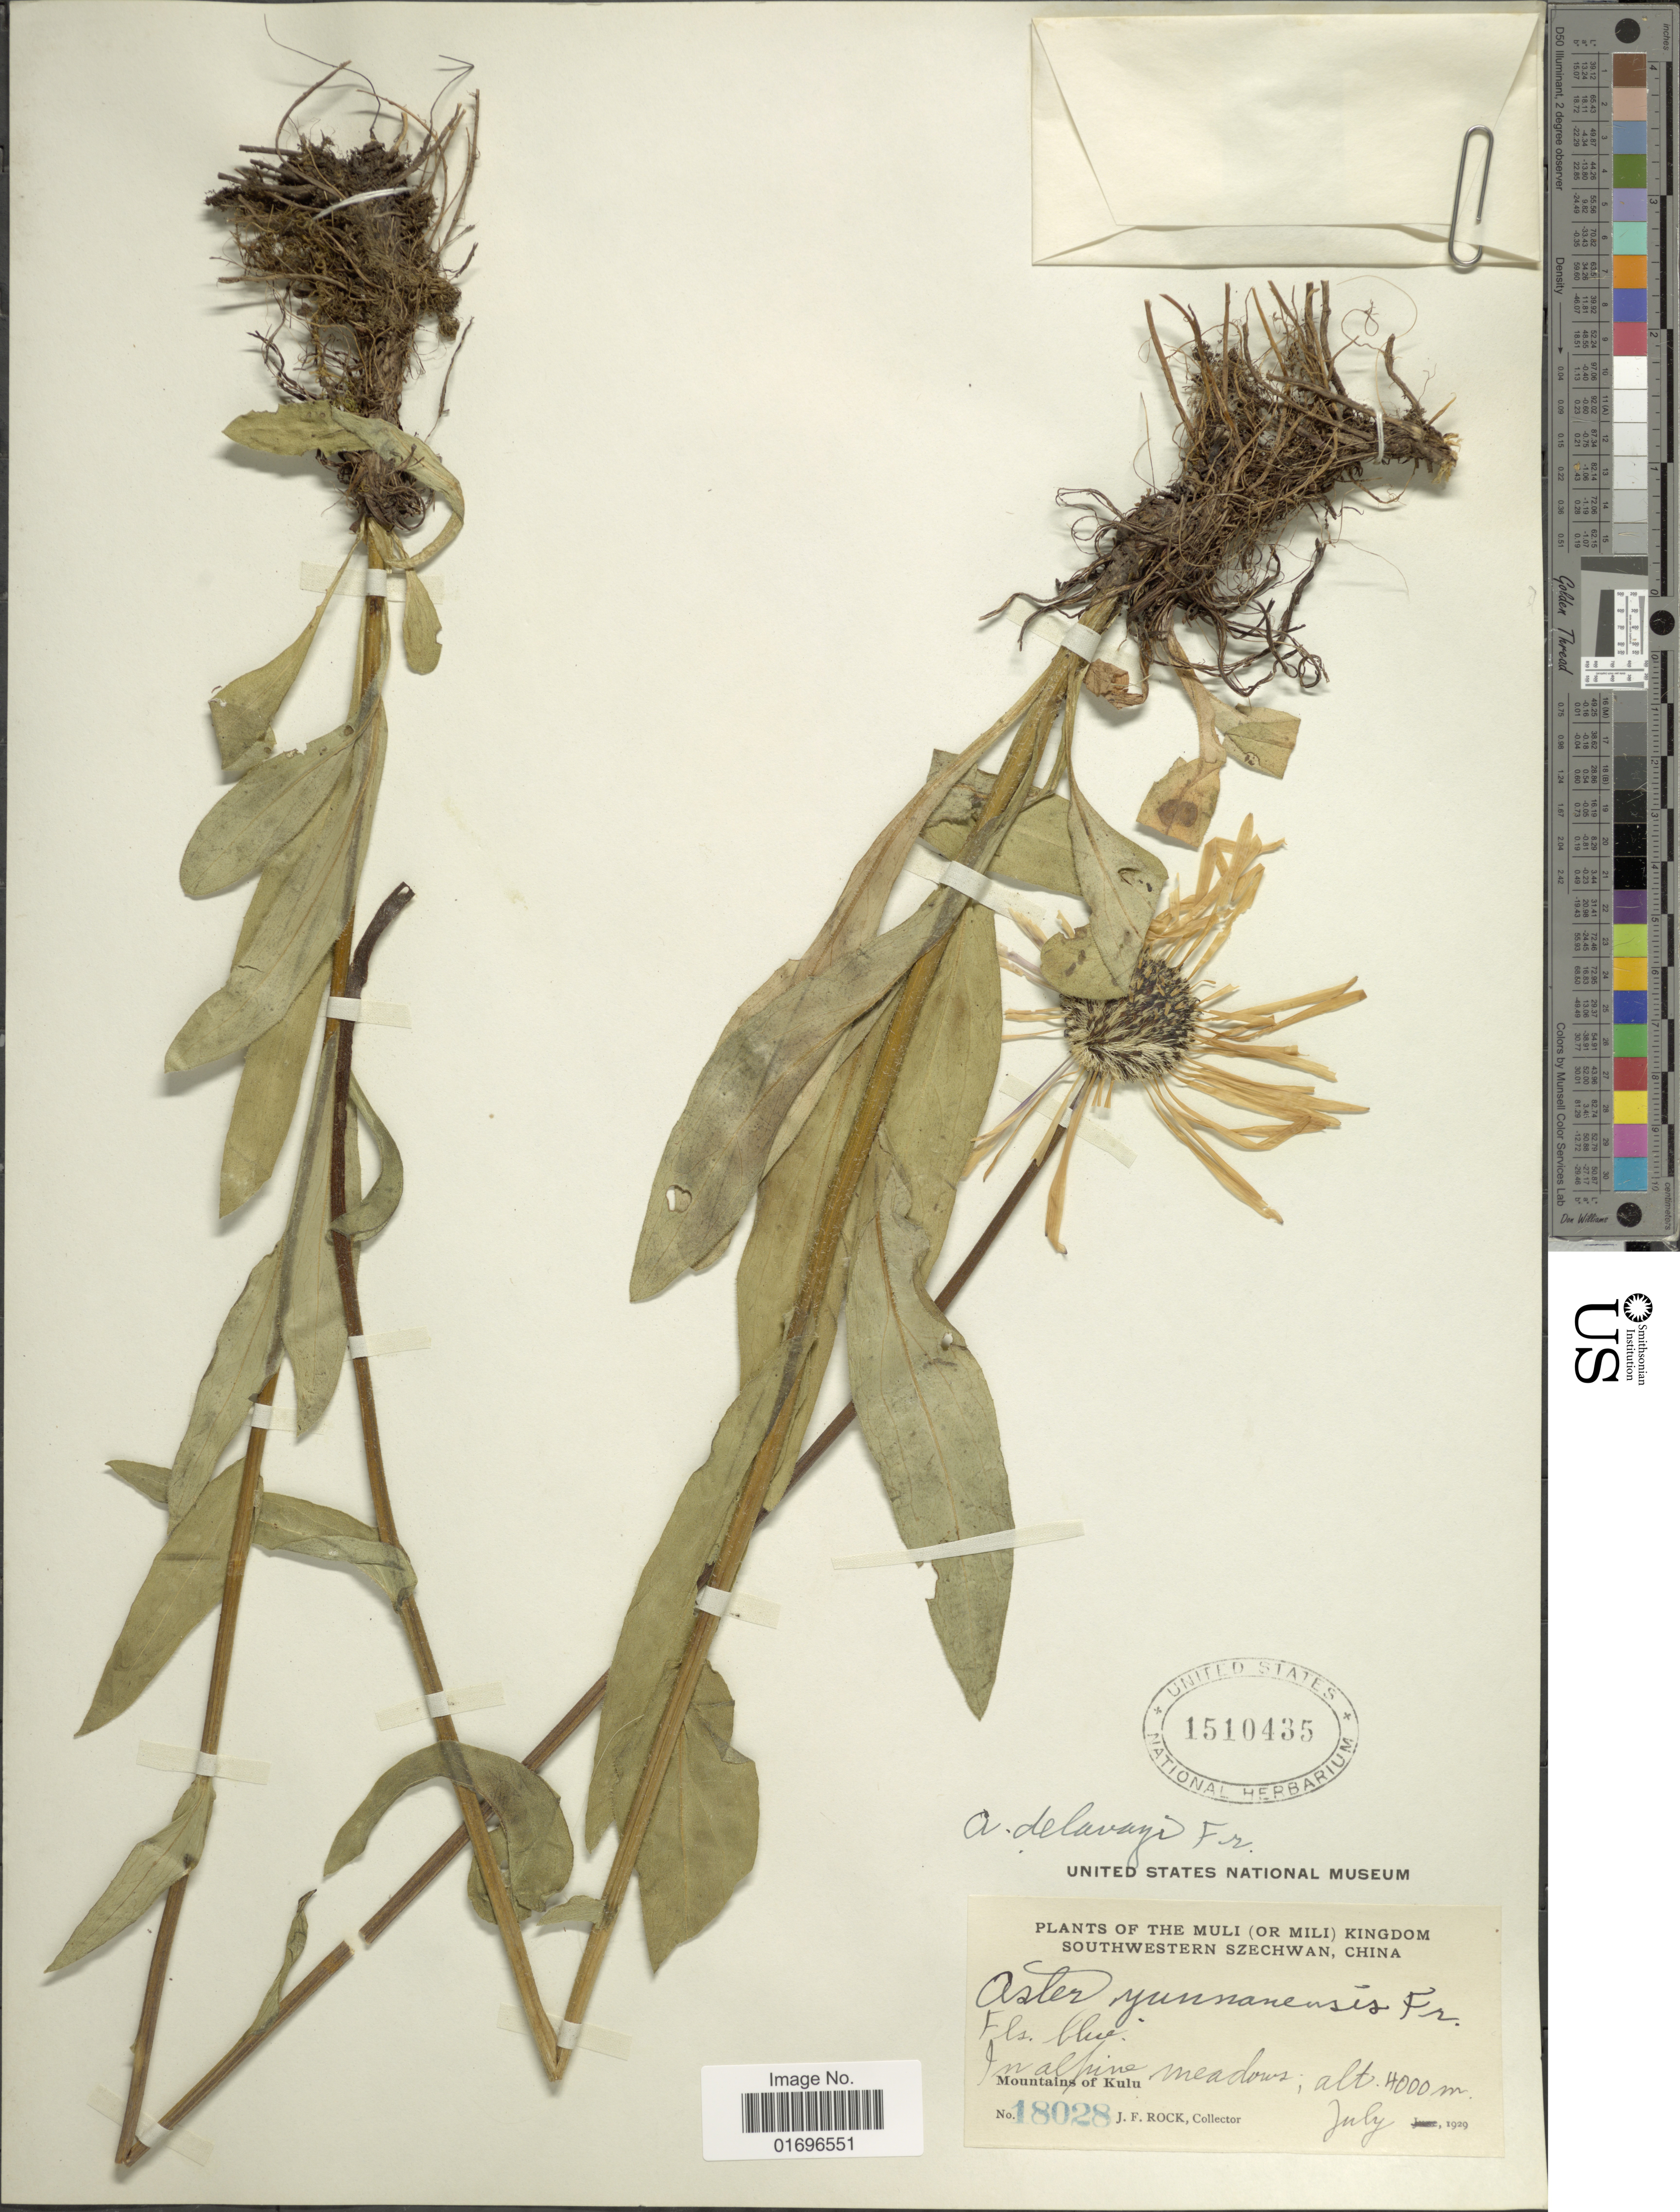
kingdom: Plantae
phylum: Tracheophyta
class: Magnoliopsida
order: Asterales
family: Asteraceae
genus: Aster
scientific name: Aster delavayi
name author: Franch.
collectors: J. Rock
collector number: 18028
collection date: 1929-07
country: China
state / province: Sichuan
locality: Muli (or Mili) Kingdom. Southwestern Szechwan, China. Mountains of Kulu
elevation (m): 4000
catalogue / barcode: US 1510435